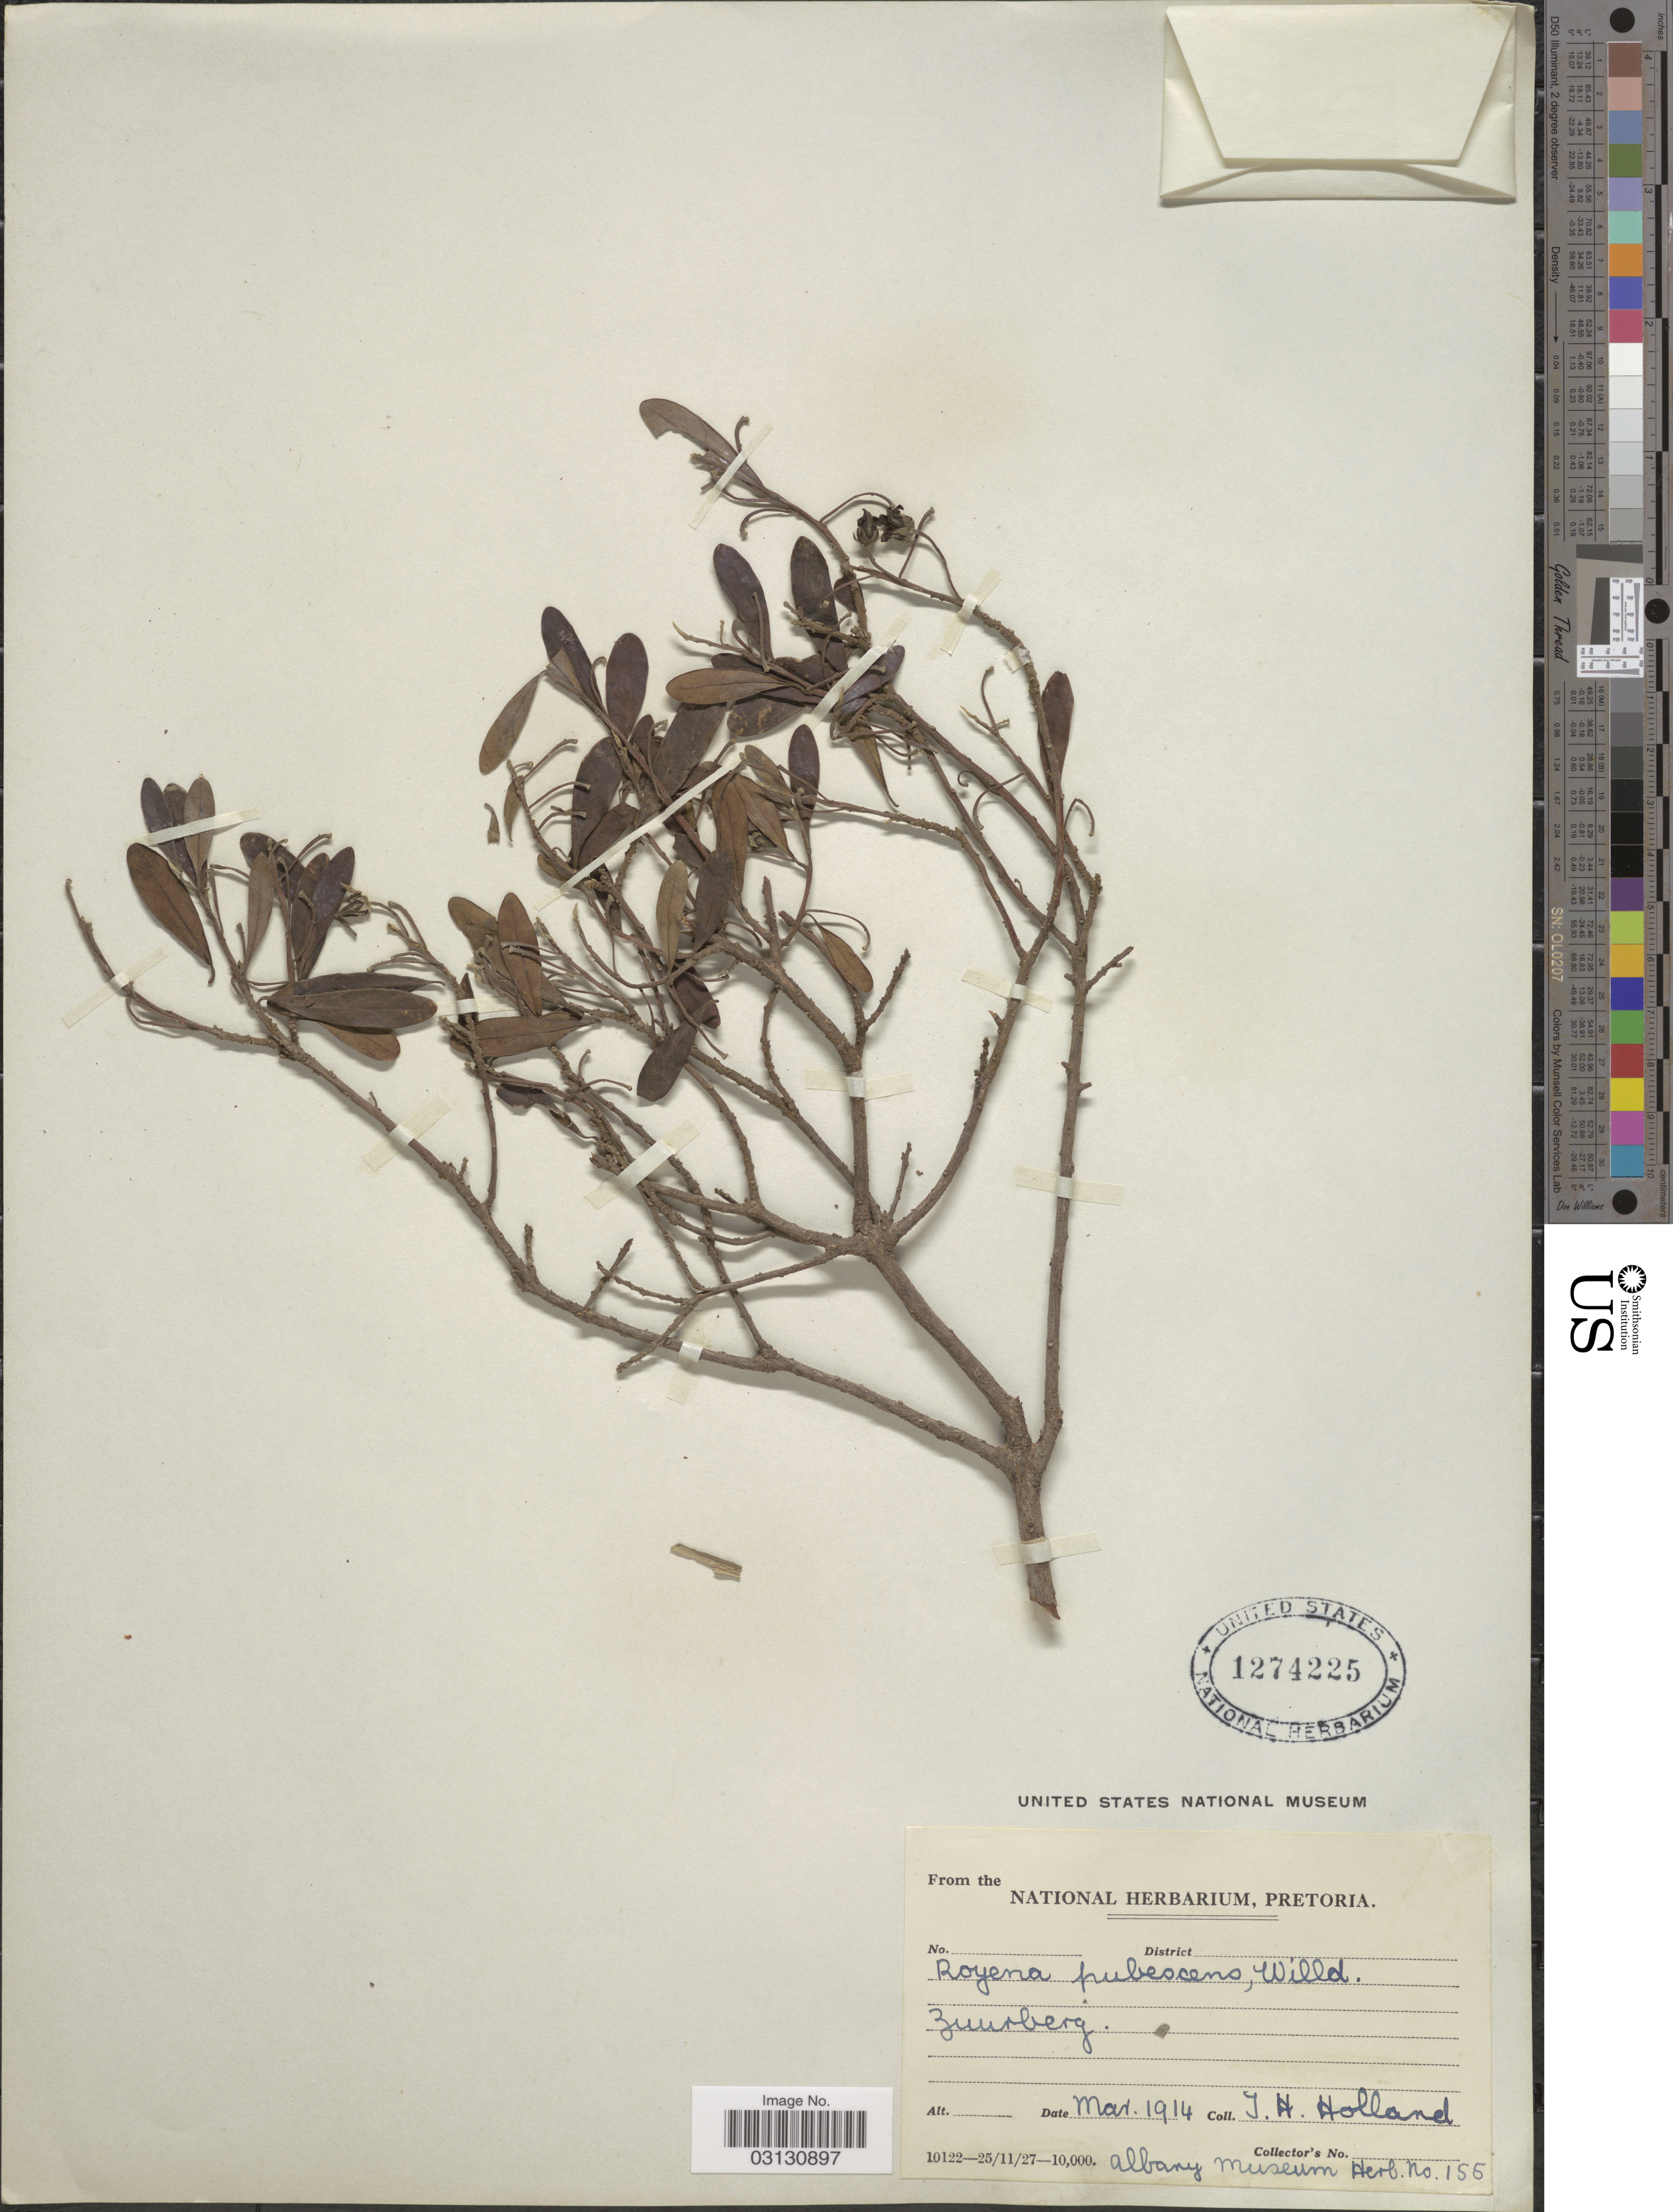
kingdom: Plantae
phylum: Tracheophyta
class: Magnoliopsida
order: Ericales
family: Ebenaceae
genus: Royena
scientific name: Royena pubescens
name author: Willd.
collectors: J. Holland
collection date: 1914-03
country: South Africa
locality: Zuurberg.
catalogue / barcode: US 1274225